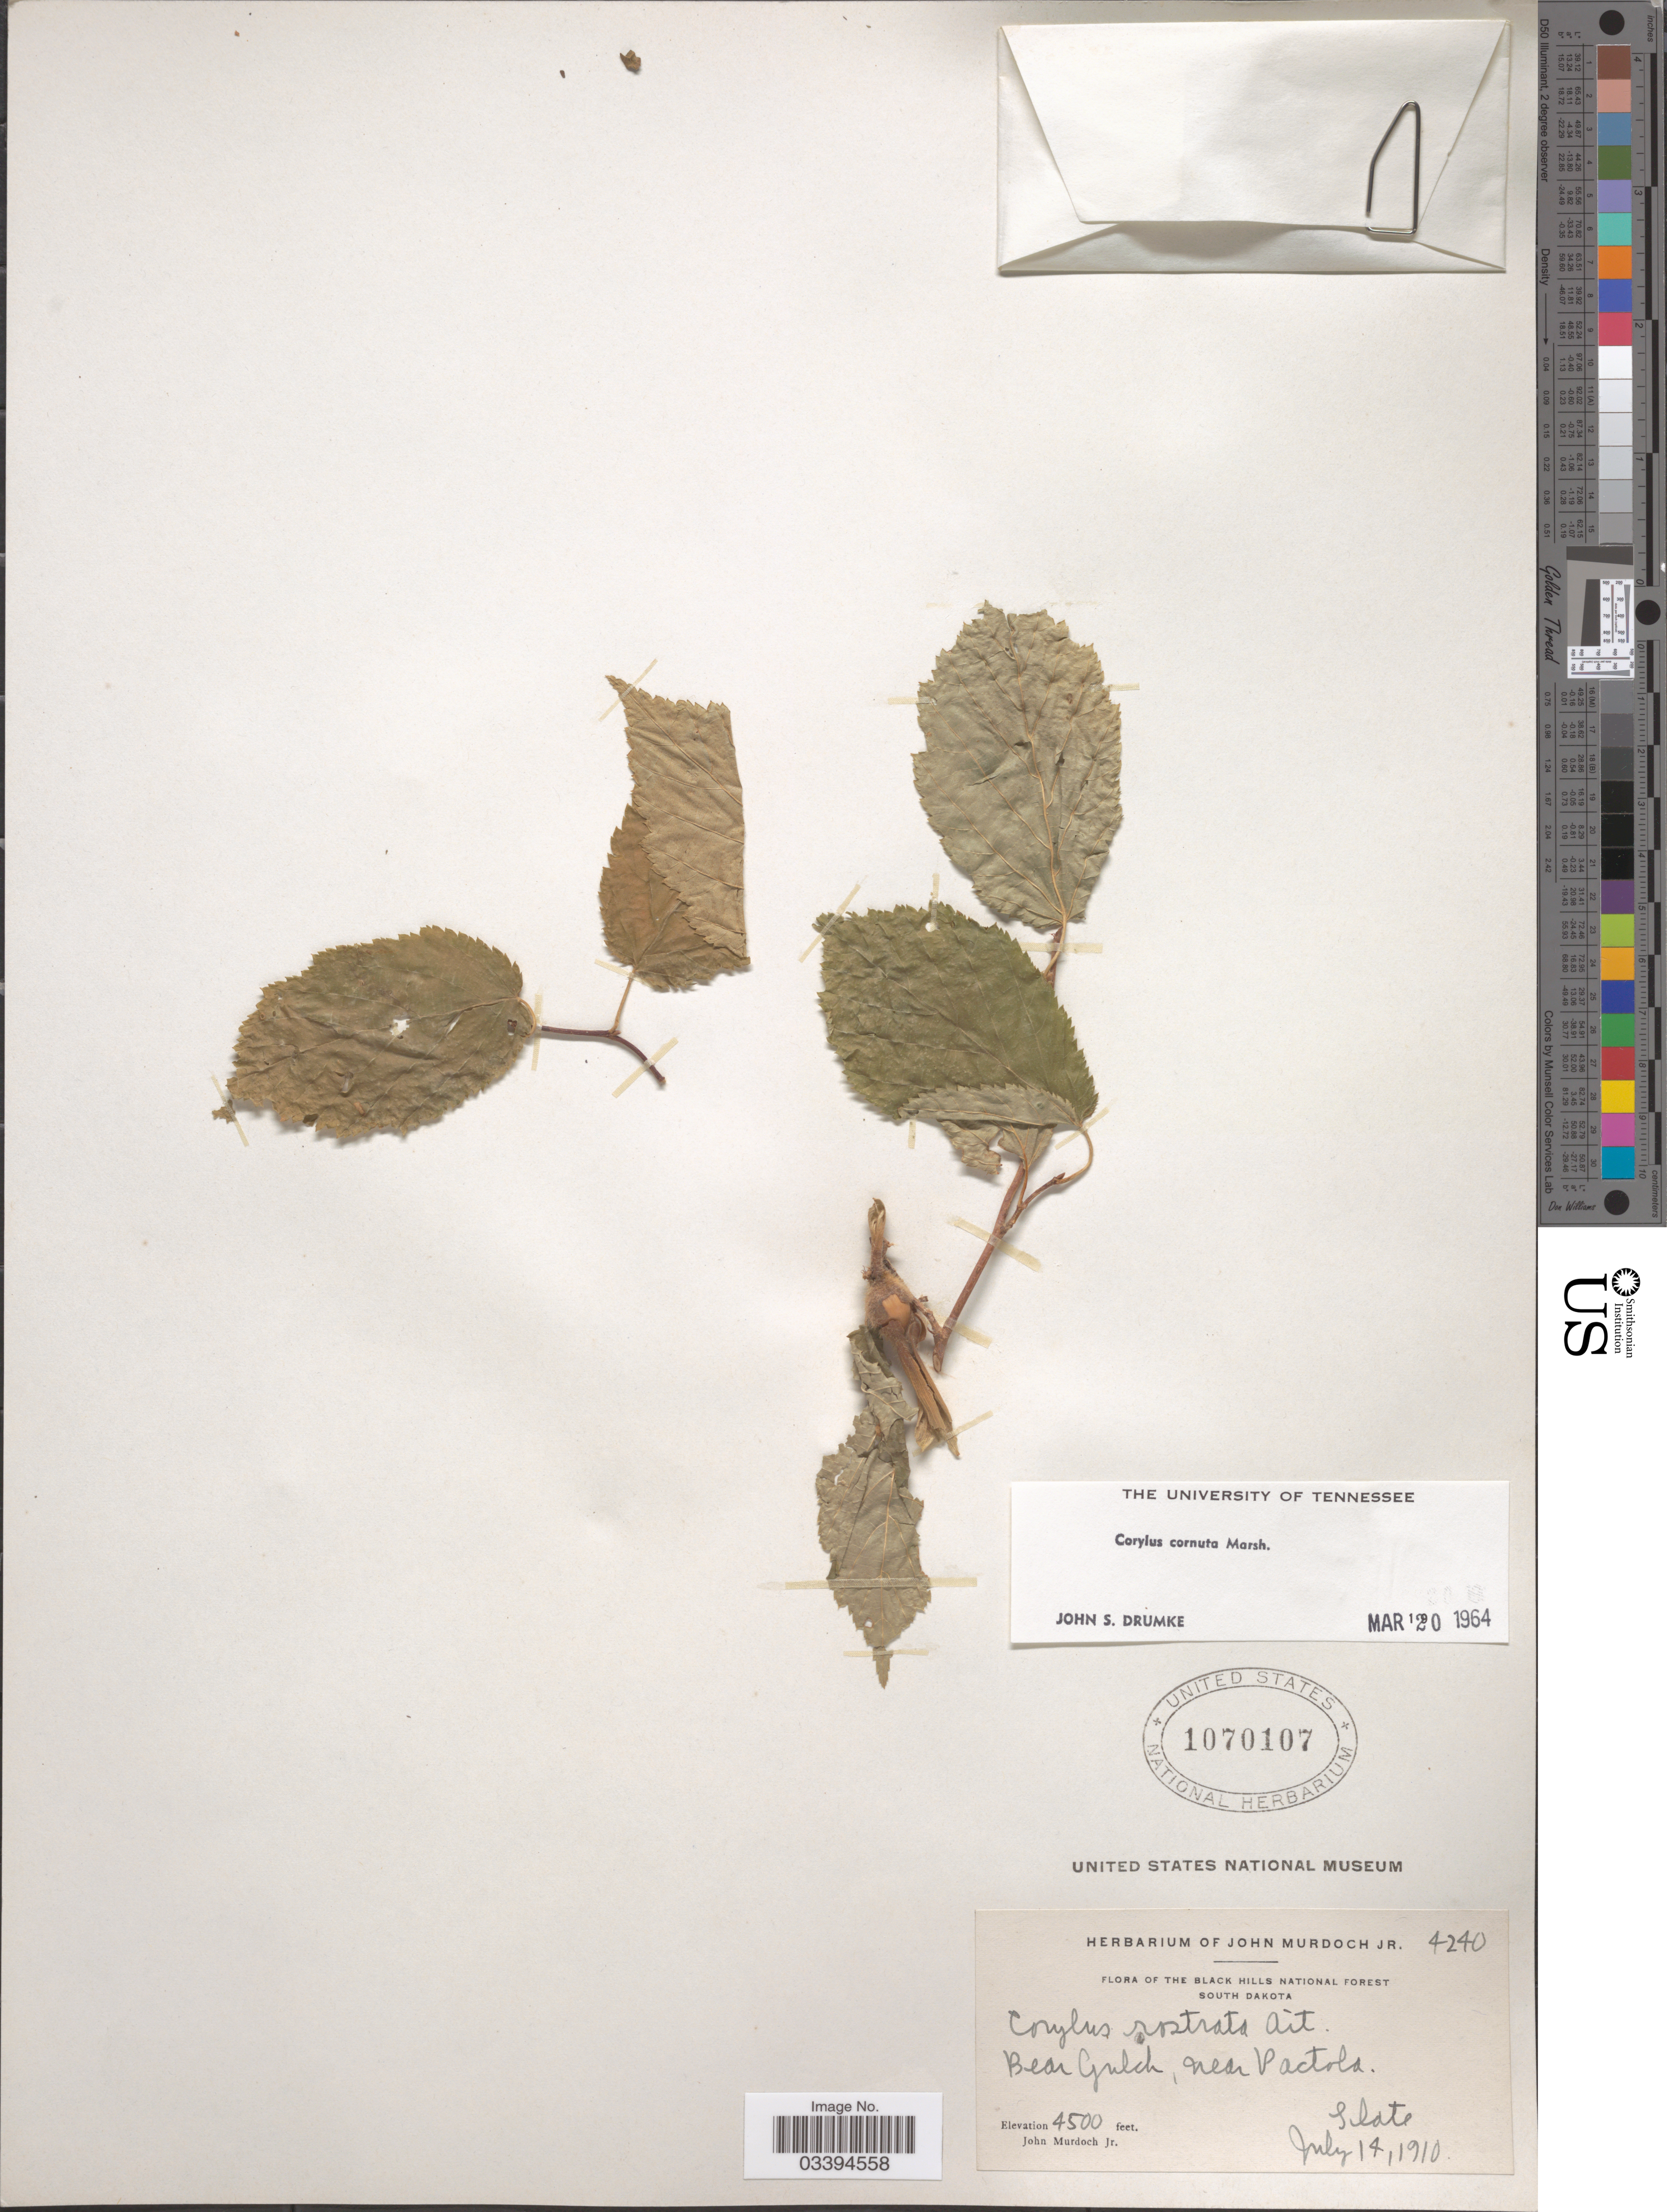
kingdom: Plantae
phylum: Tracheophyta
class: Magnoliopsida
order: Fagales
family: Betulaceae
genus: Corylus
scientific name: Corylus cornuta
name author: Marshall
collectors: J. Murdoch Jr.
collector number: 4240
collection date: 1910-07-14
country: United States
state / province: South Dakota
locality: The Black Hills National Forest. Bear Gulch, near Pactola, Slate.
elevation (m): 1372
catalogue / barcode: US 1070107